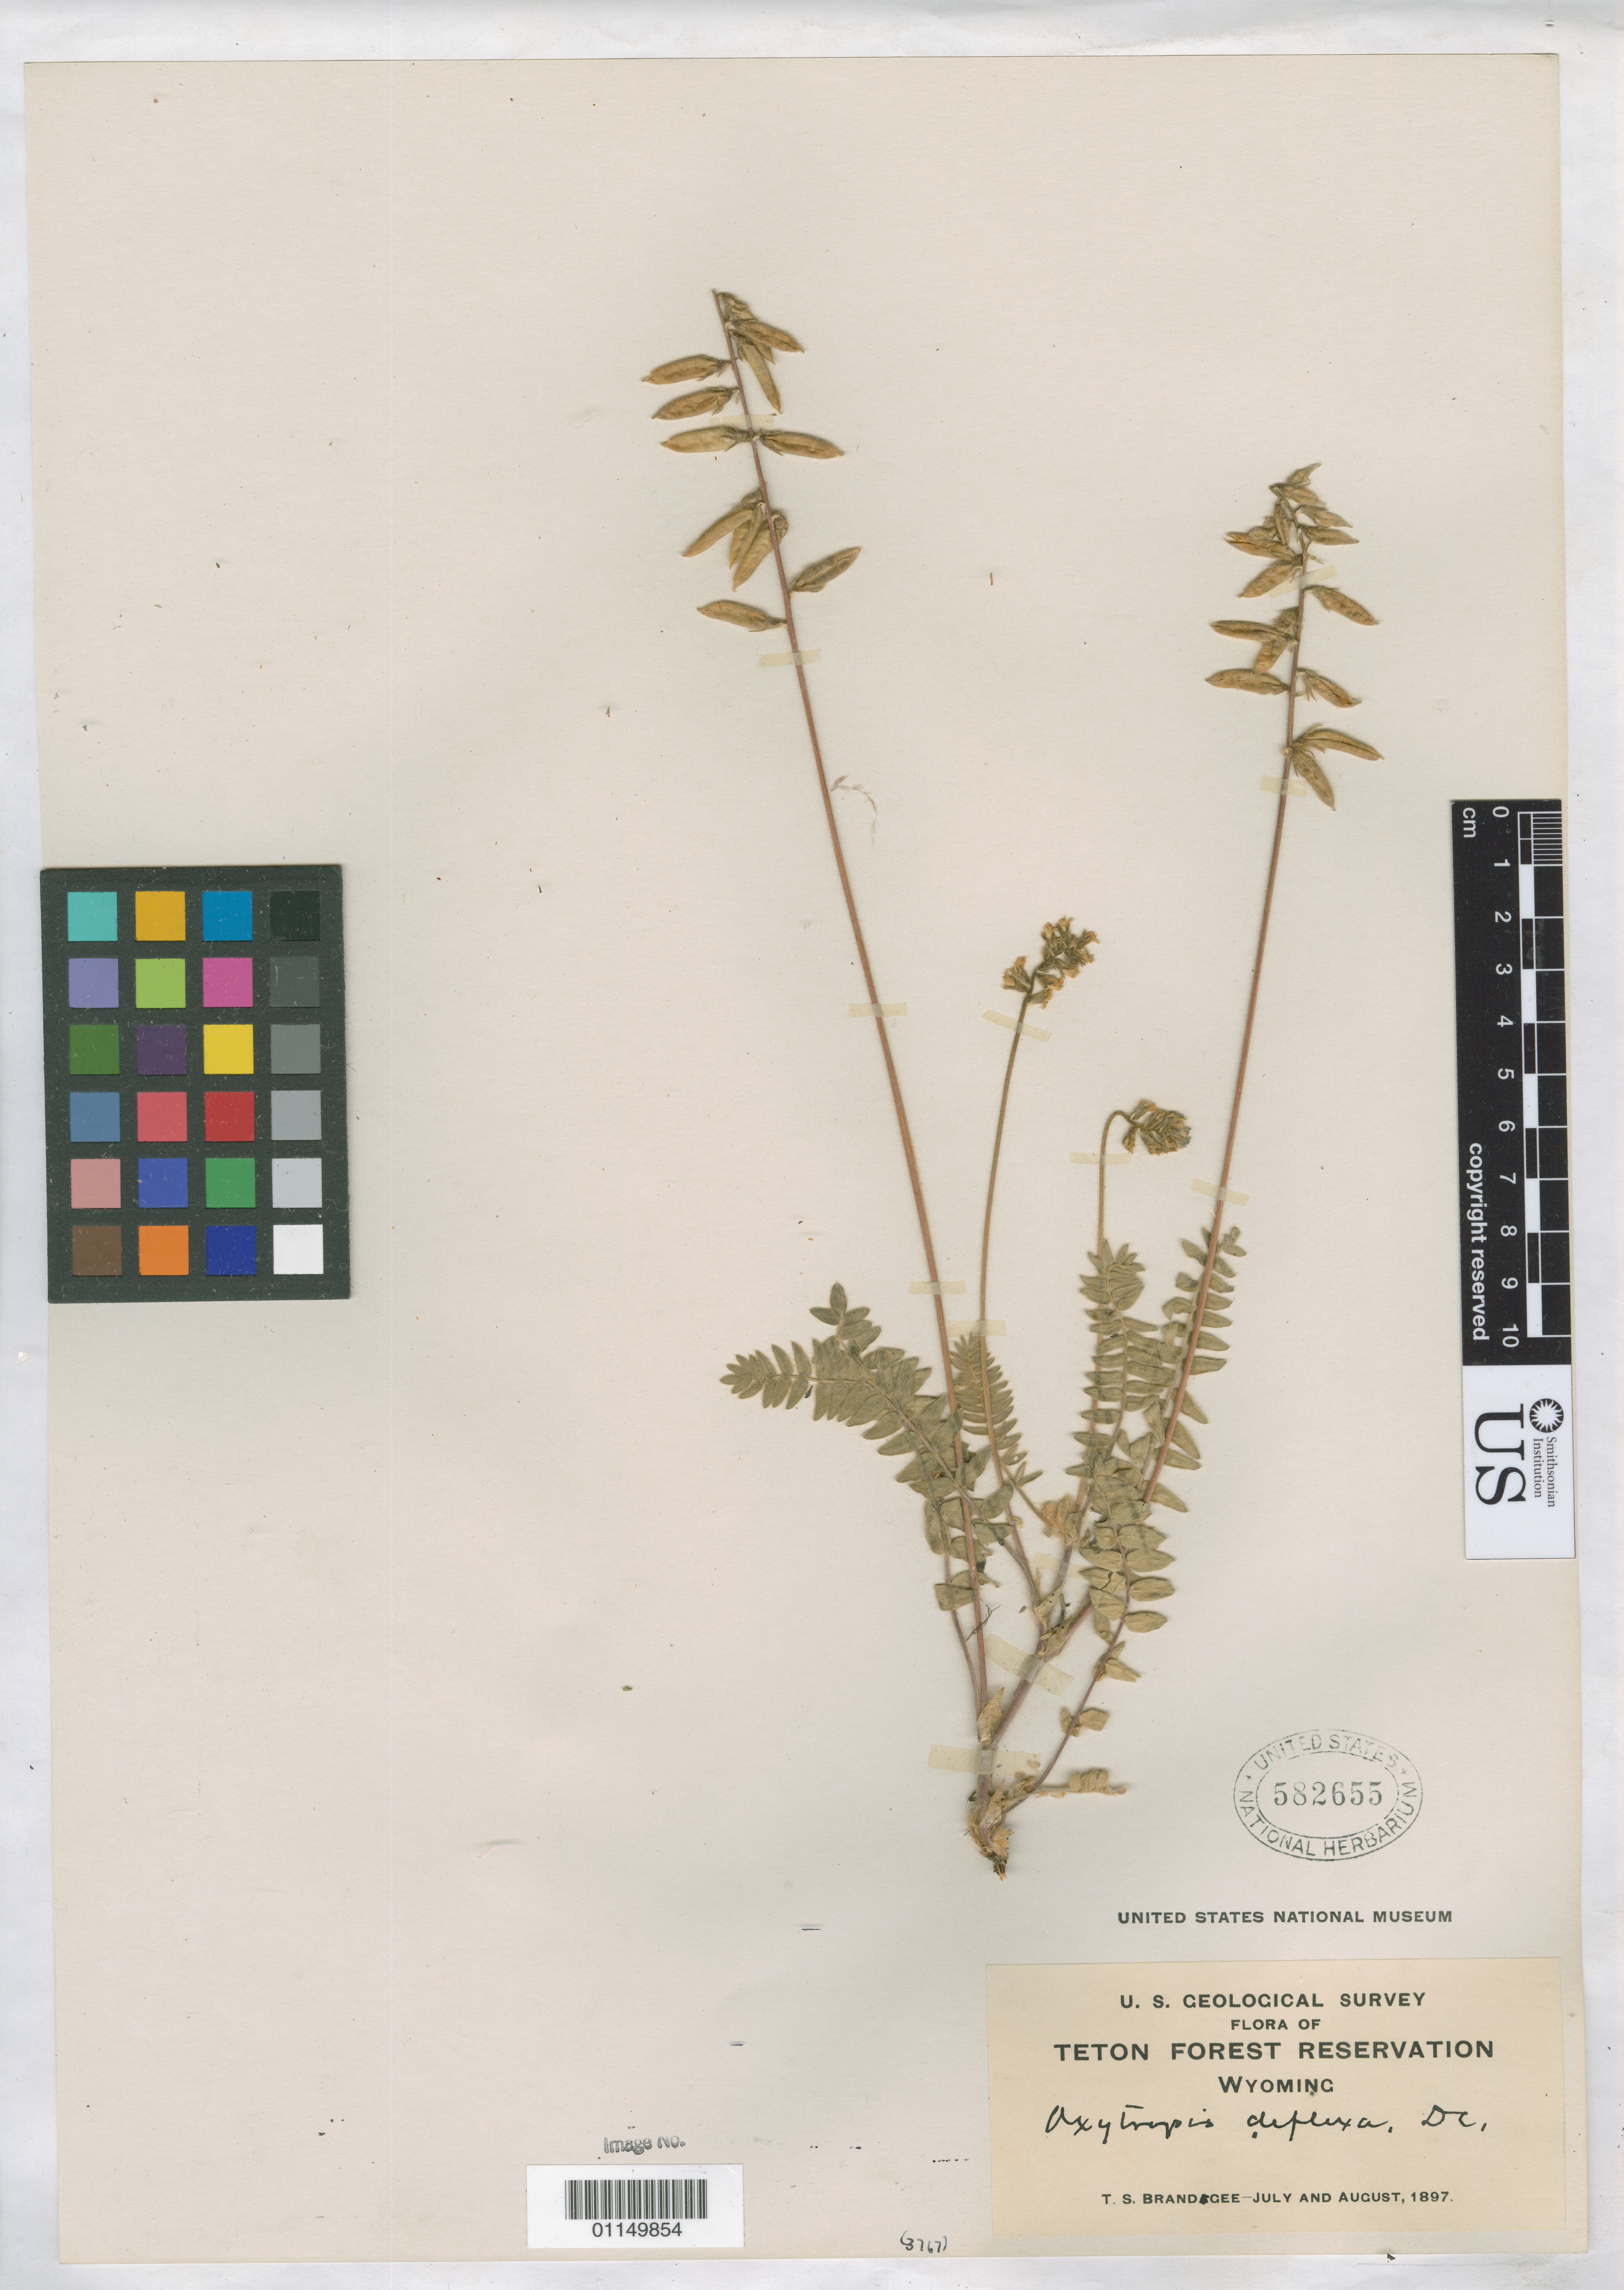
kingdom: Plantae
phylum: Tracheophyta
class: Magnoliopsida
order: Fabales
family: Fabaceae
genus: Oxytropis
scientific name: Oxytropis deflexa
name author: (Pall.) DC.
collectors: T. S. Brandegee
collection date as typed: Jul 1897 to -- Aug 1897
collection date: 1897-07/1897-08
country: United States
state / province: Wyoming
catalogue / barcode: US 582655